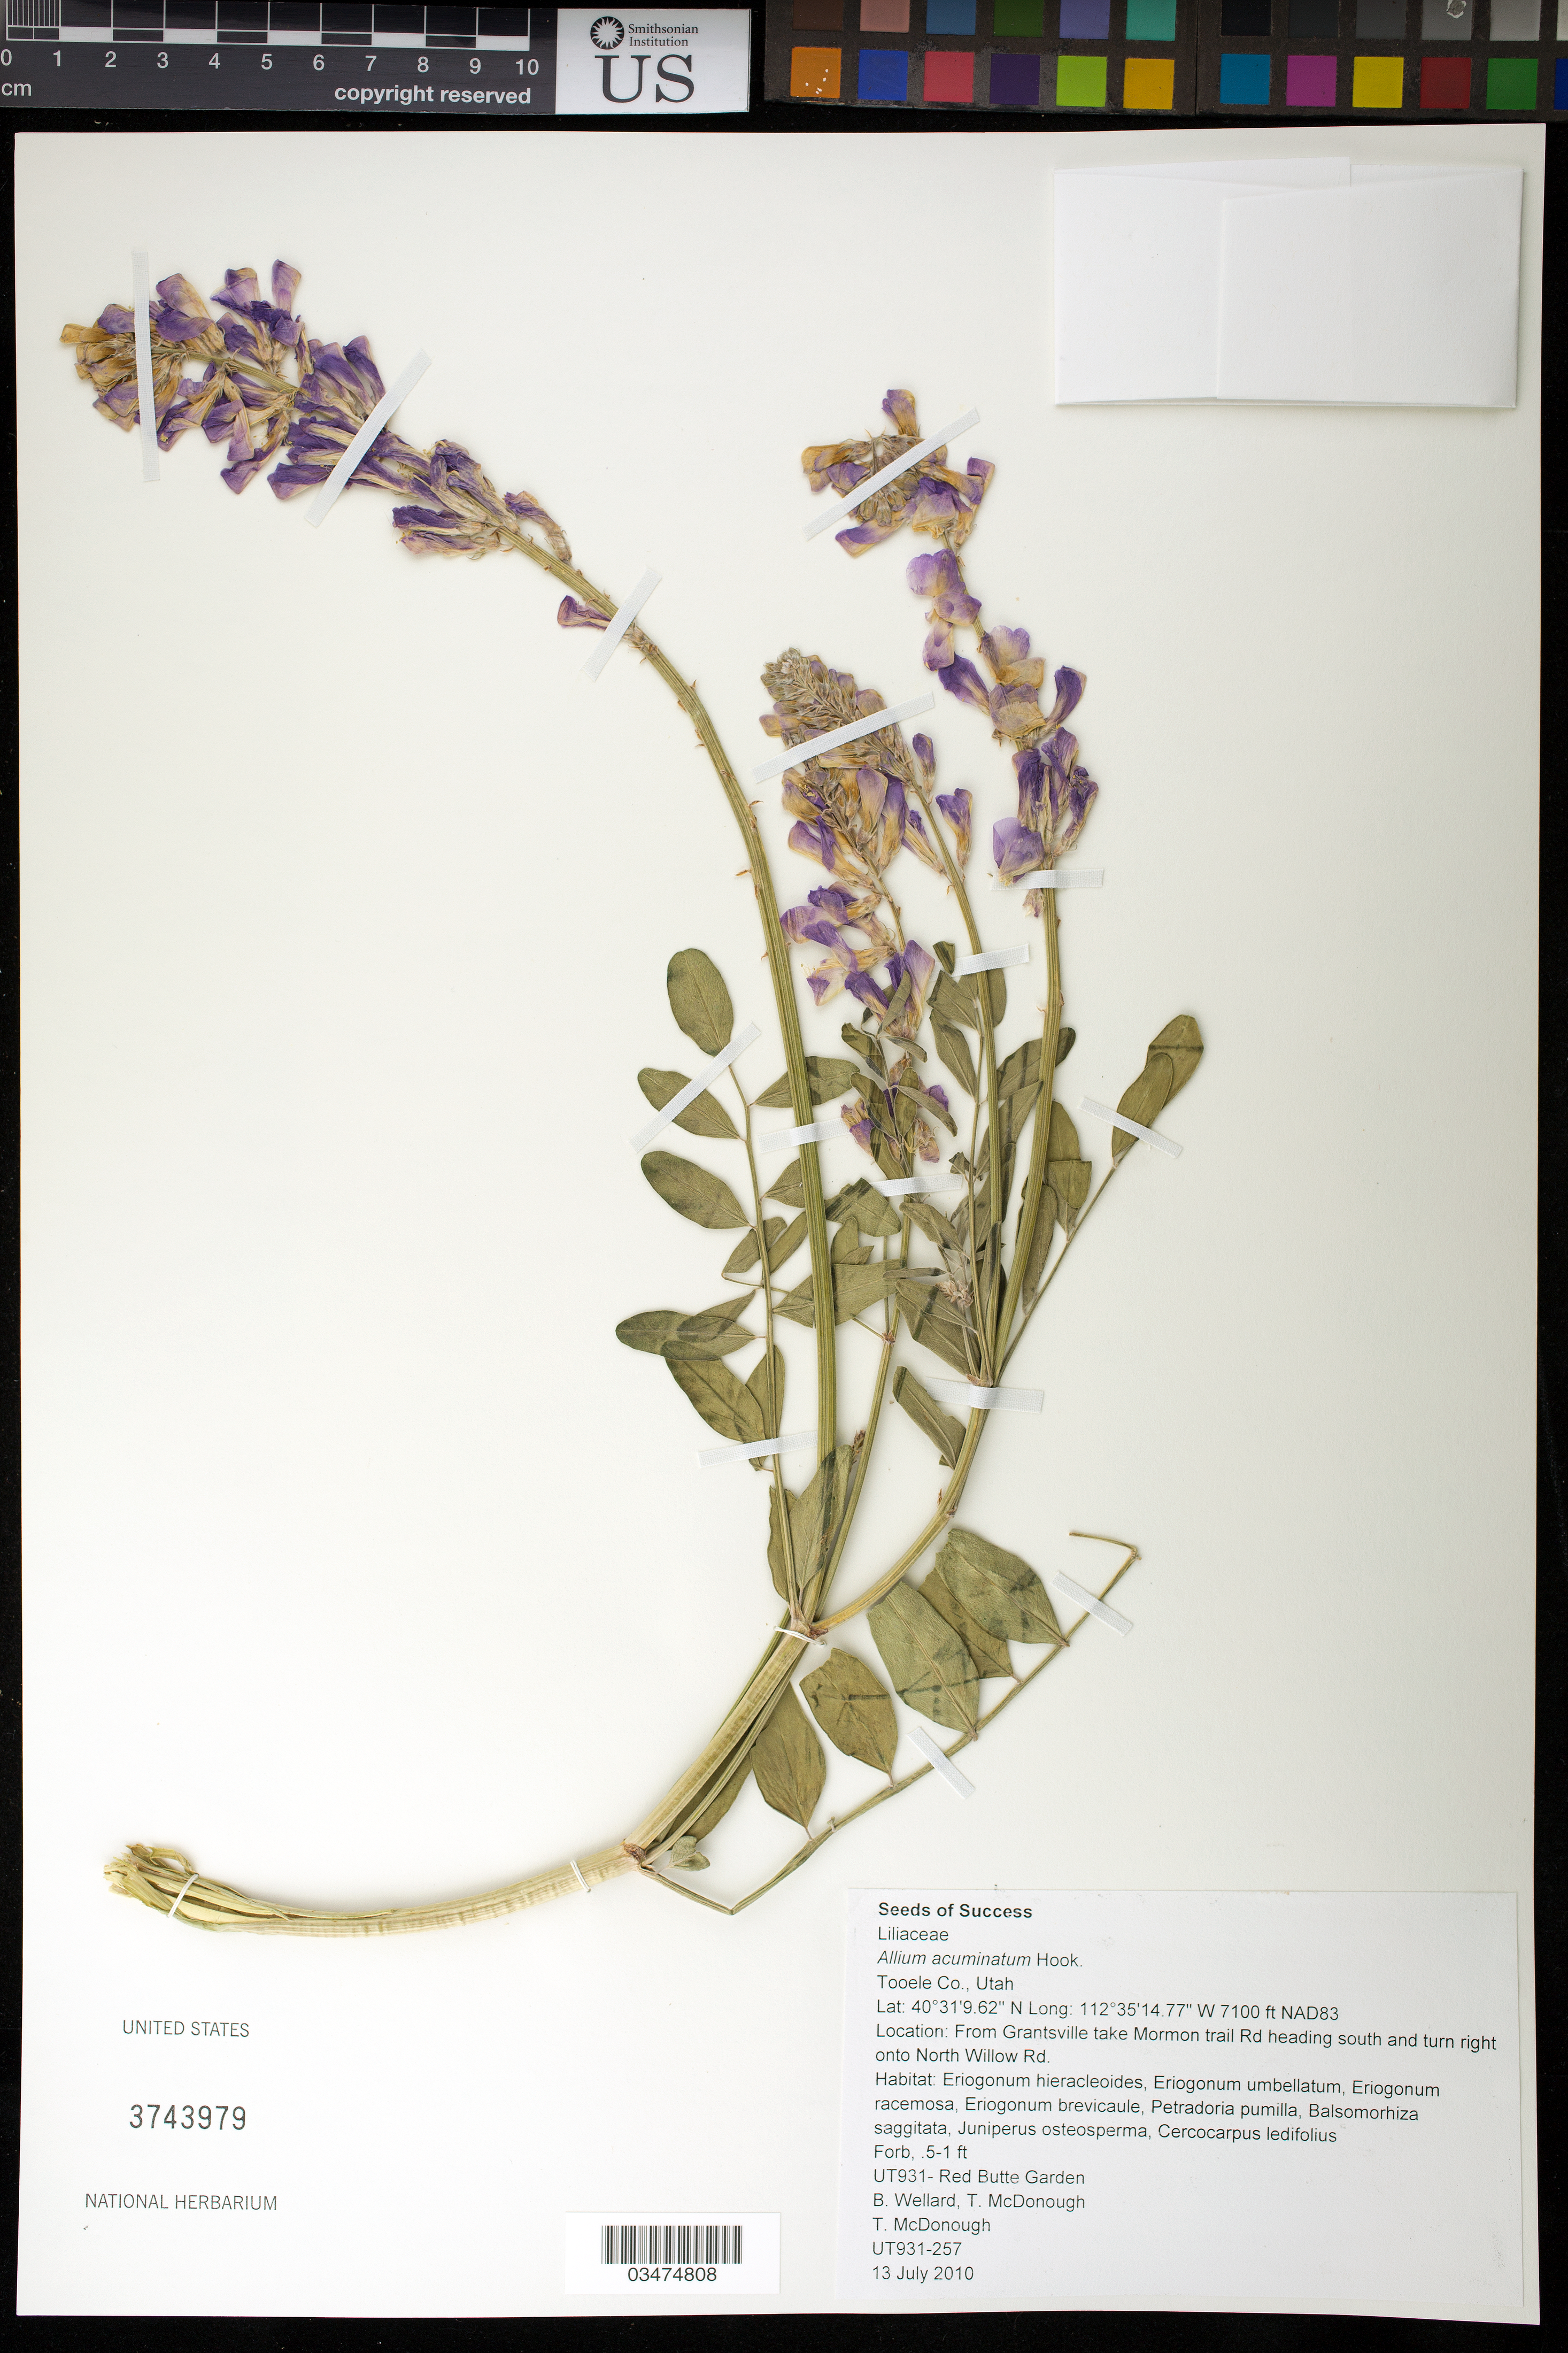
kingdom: Plantae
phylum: Tracheophyta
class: Liliopsida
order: Asparagales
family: Amaryllidaceae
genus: Allium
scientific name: Allium acuminatum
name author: Hook.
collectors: B. Wellard & T. McDonough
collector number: UT931-257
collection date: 2010-07-13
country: United States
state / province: Utah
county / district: Tooele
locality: North Willow Rd.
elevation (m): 2164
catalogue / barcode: US 3743979